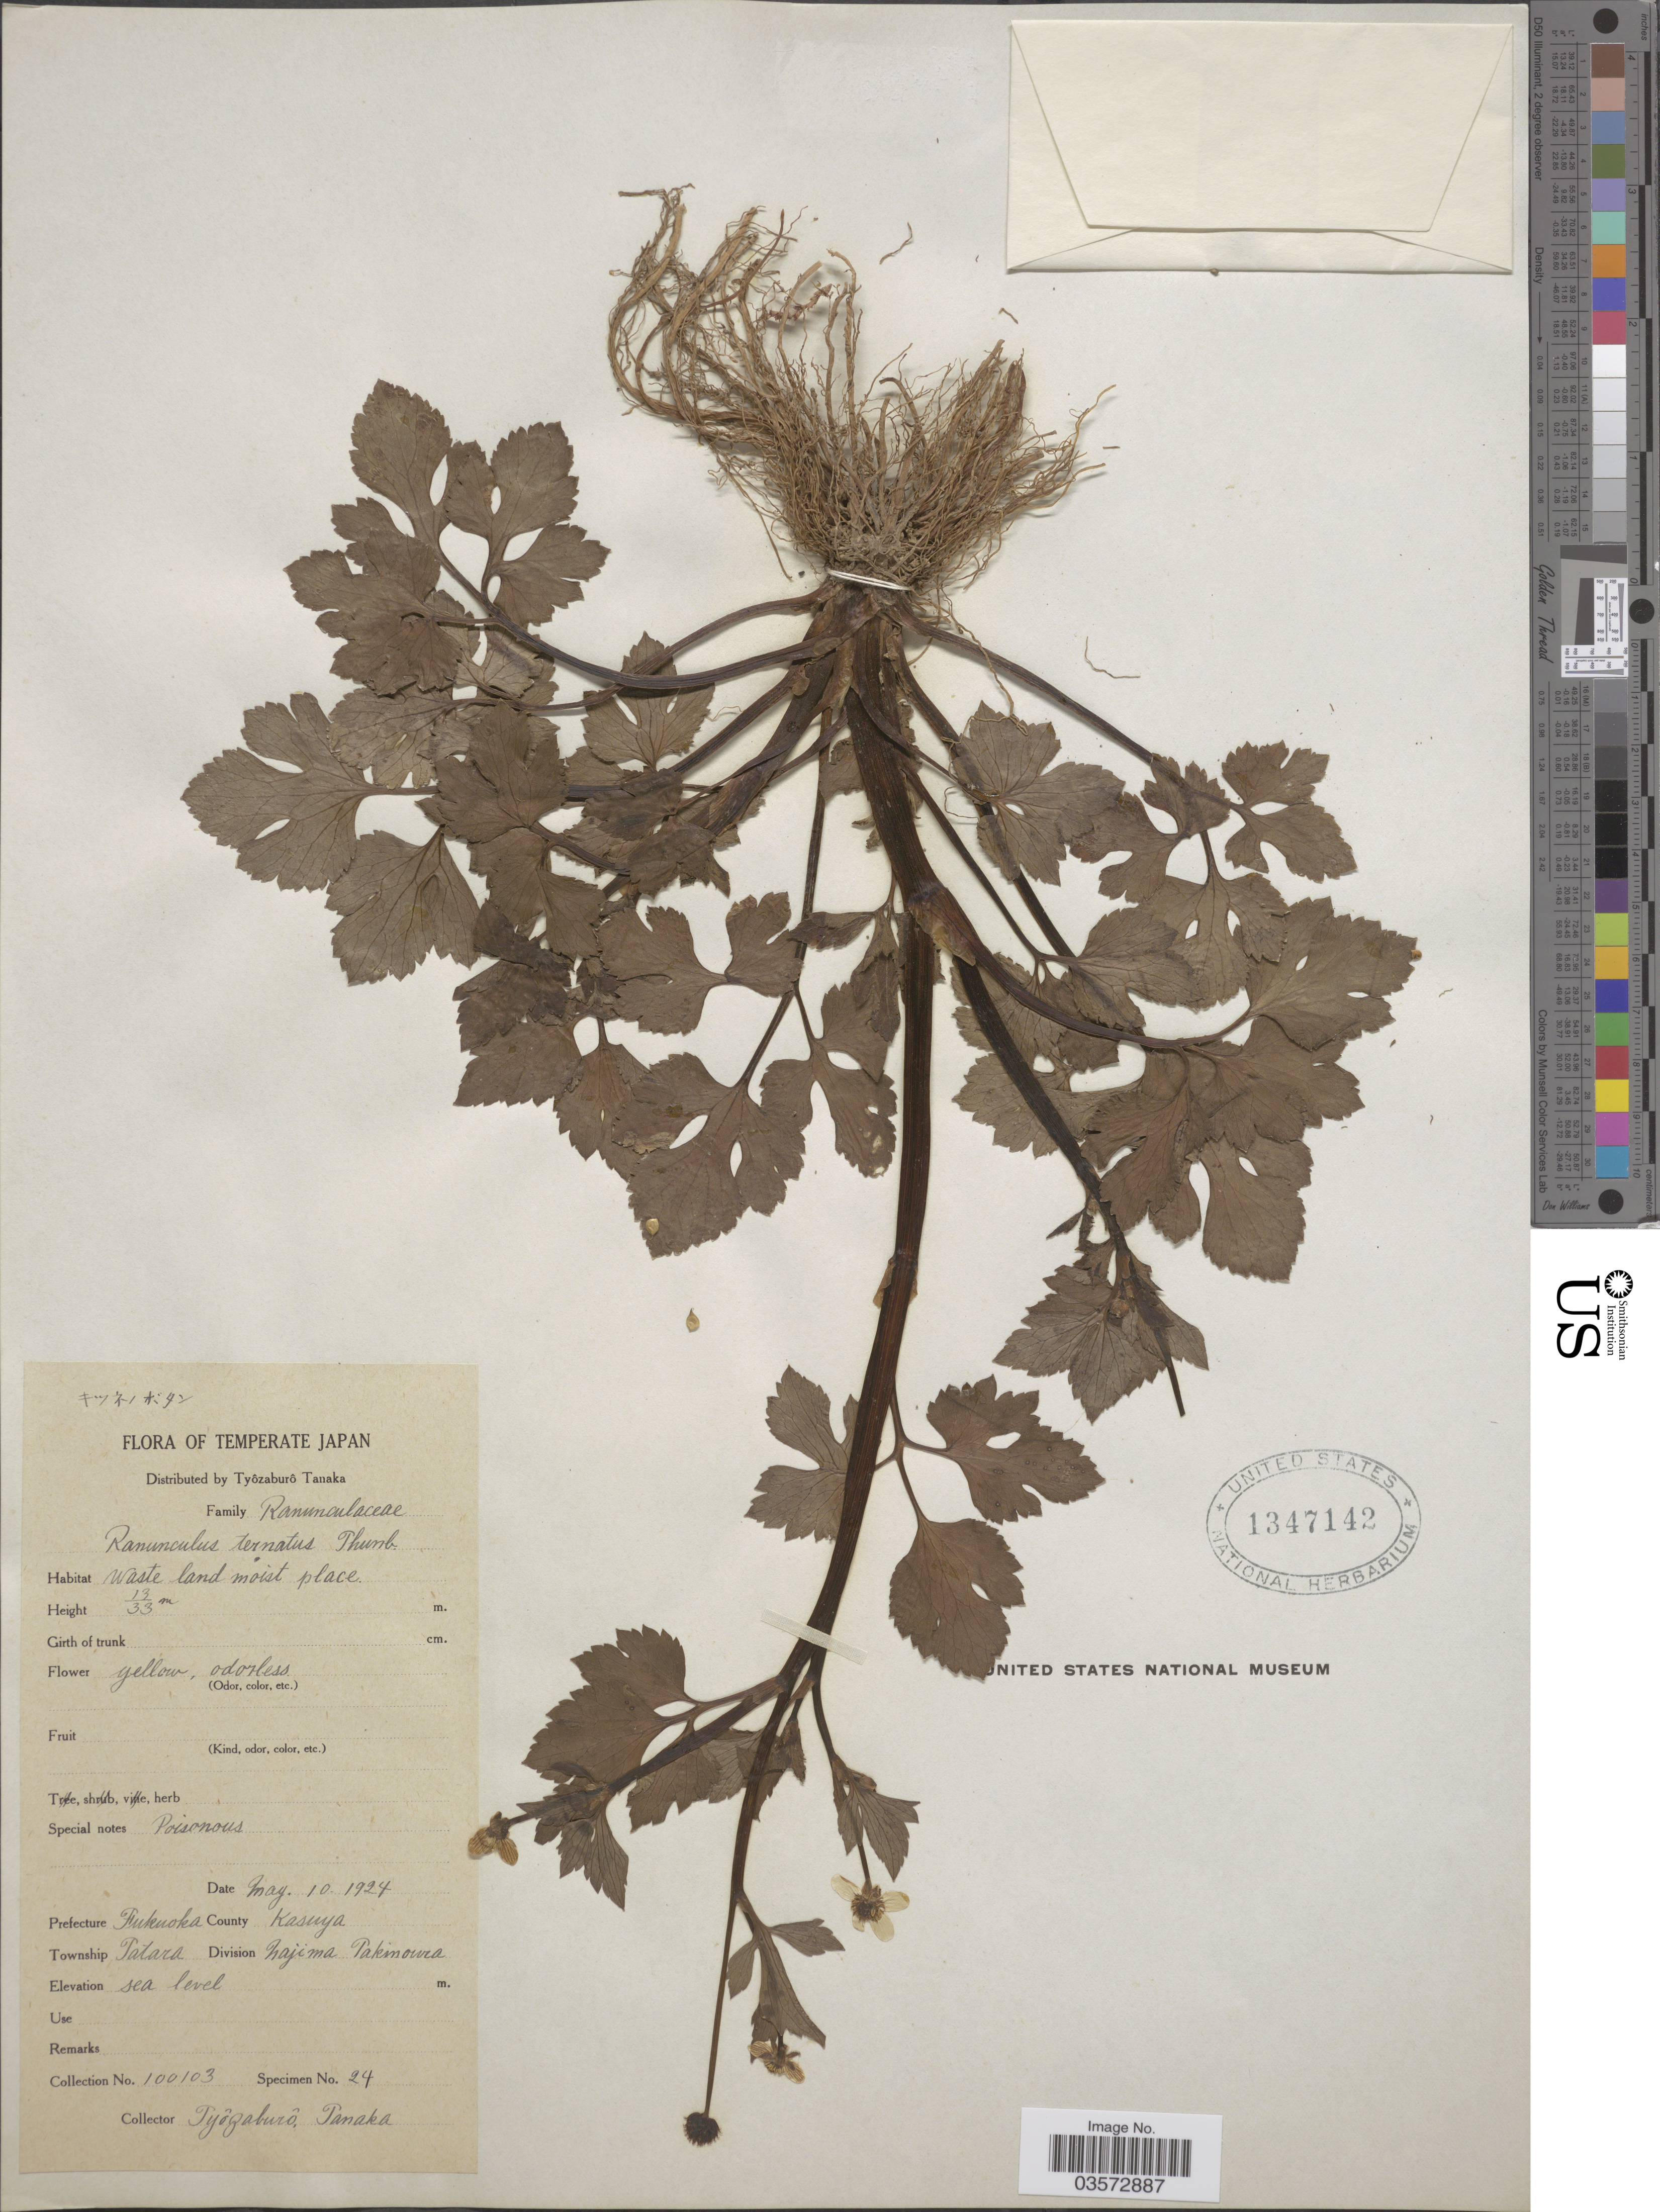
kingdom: Plantae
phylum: Tracheophyta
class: Magnoliopsida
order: Ranunculales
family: Ranunculaceae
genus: Ranunculus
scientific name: Ranunculus quelpaertensis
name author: Nakai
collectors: T. Tanaka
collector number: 100103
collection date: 1924-05-10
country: Japan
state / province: Hukuoka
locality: Prefecture Fukuoka County Kasuya. Township Tatara Division Najima Takinoura.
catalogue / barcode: US 1347142